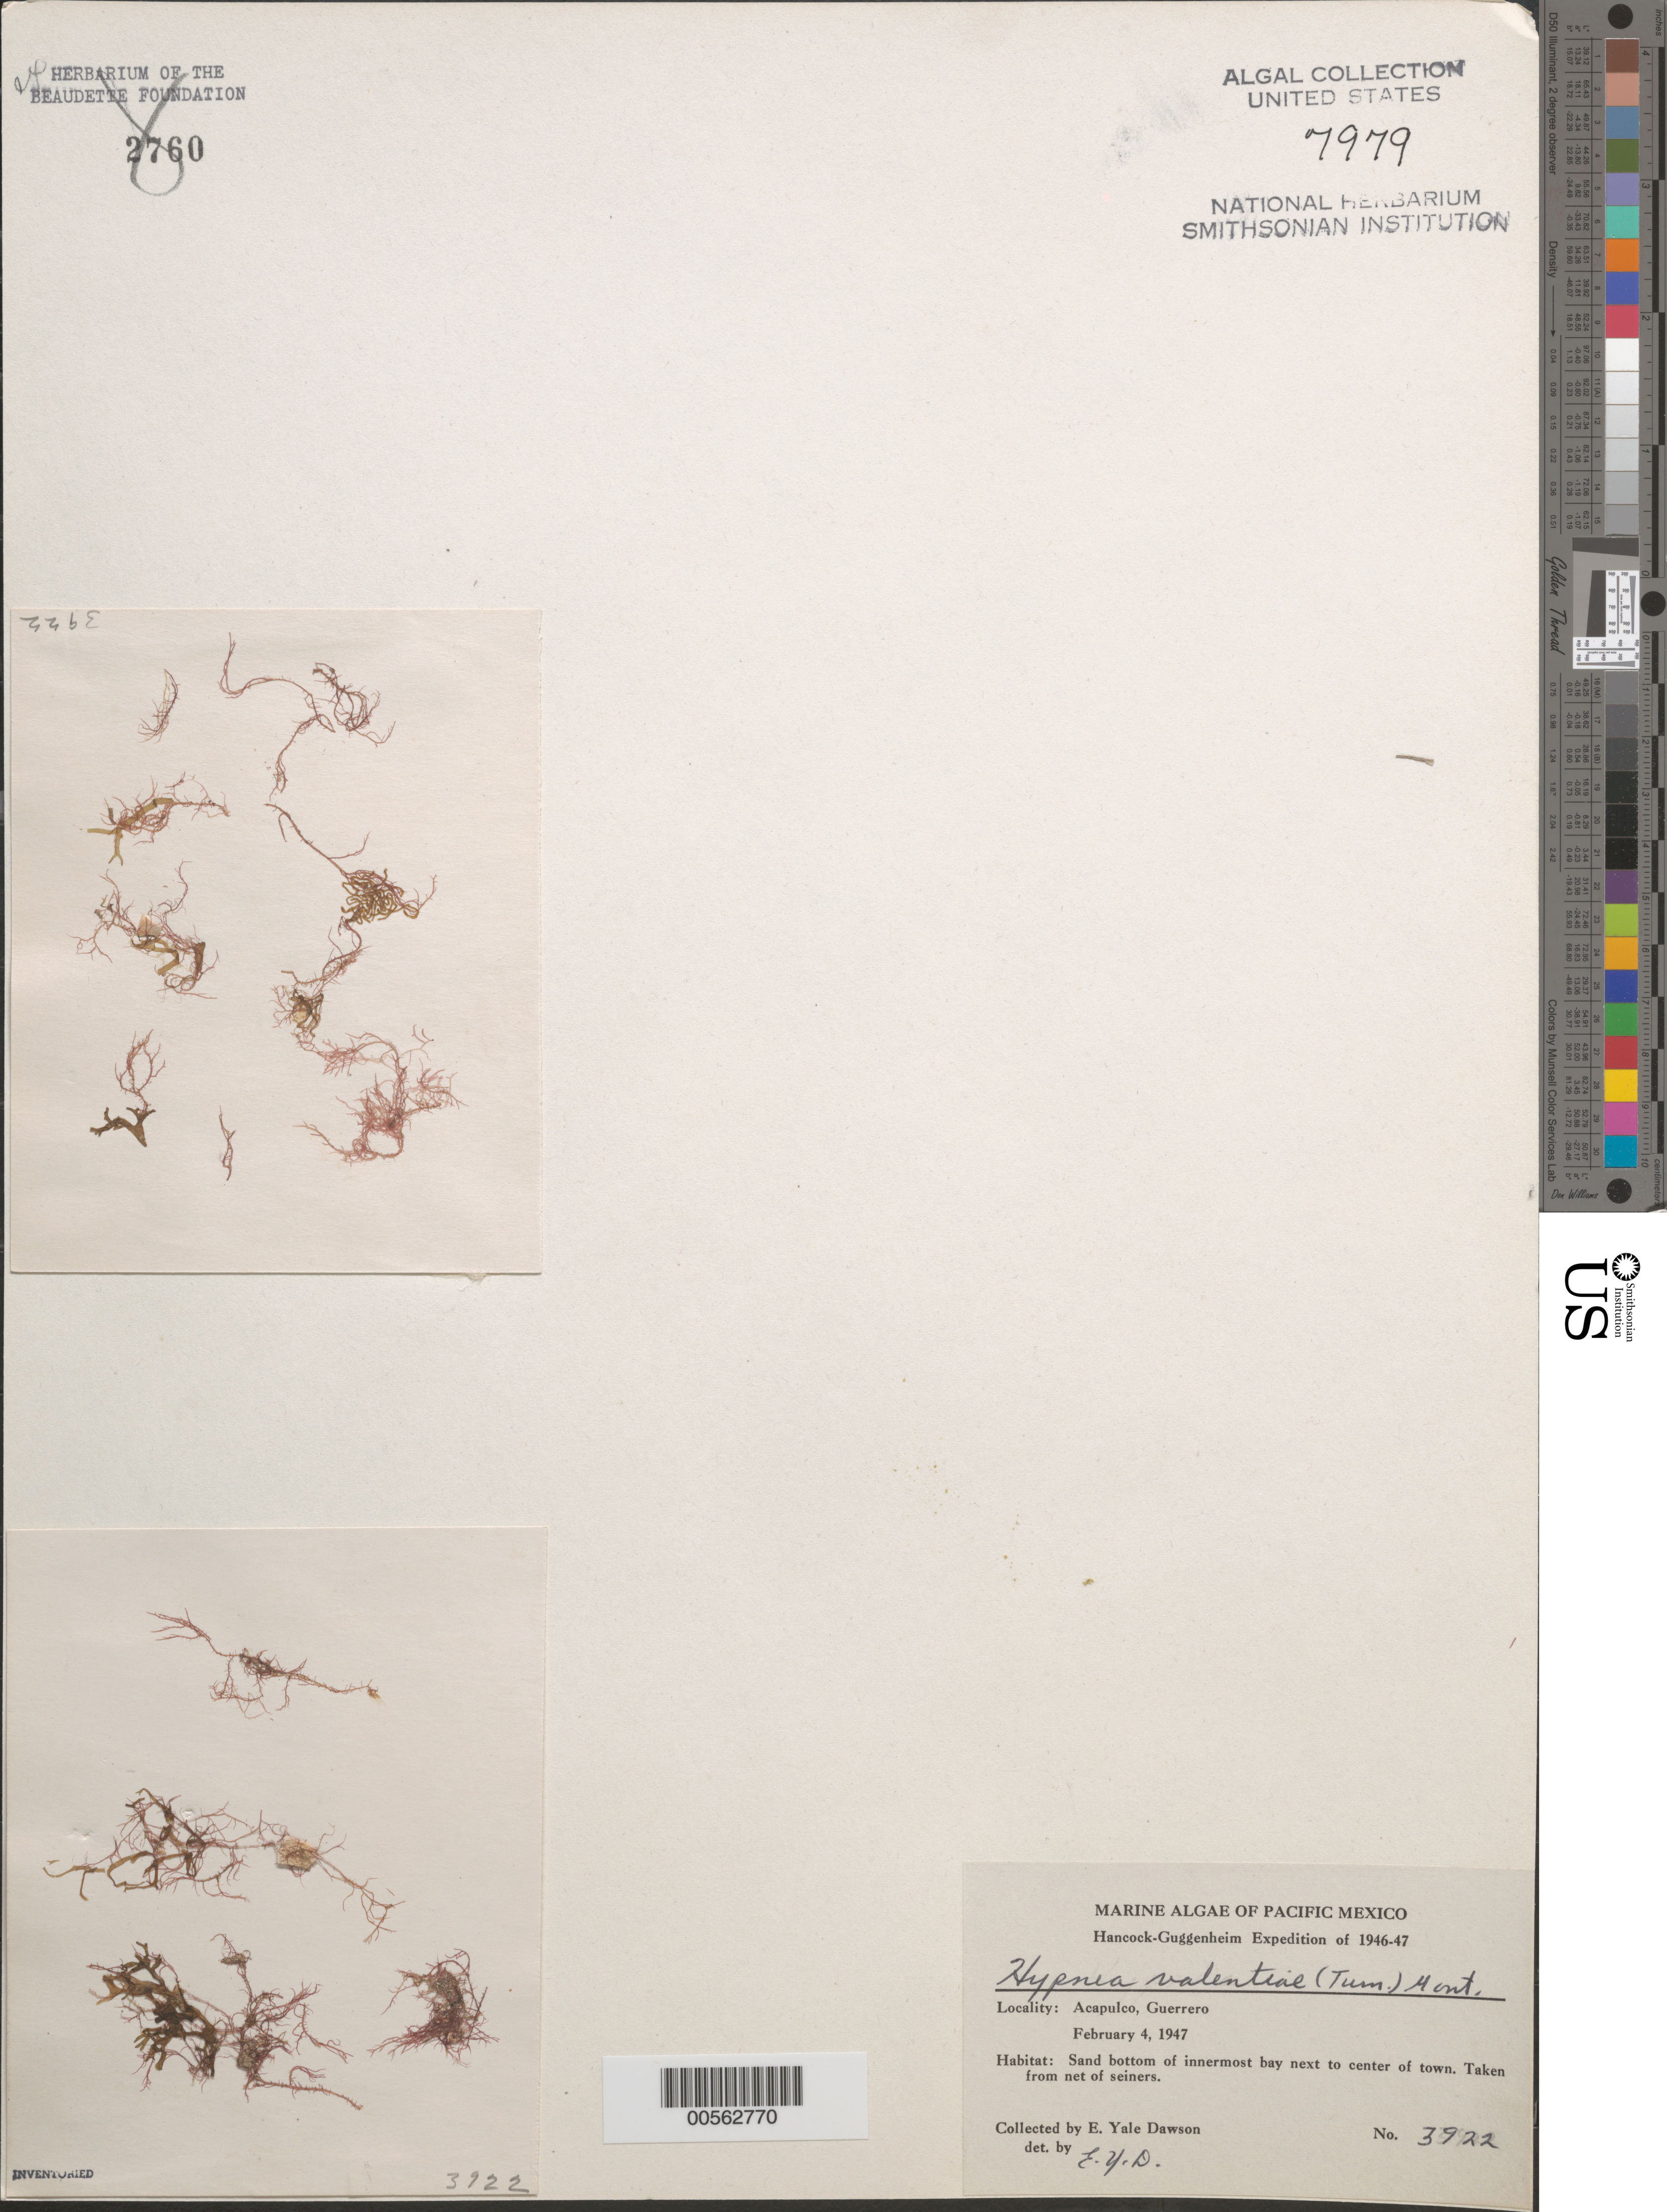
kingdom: Plantae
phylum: Rhodophyta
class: Florideophyceae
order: Gigartinales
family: Cystocloniaceae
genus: Hypnea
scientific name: Hypnea valentiae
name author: (Turner) Mont.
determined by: Dawson, E. Y.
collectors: E. Y. Dawson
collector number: EYD 3922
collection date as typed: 04 February 1947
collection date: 1947-02-04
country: Mexico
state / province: Guerrero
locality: Acapulco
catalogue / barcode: US 7979